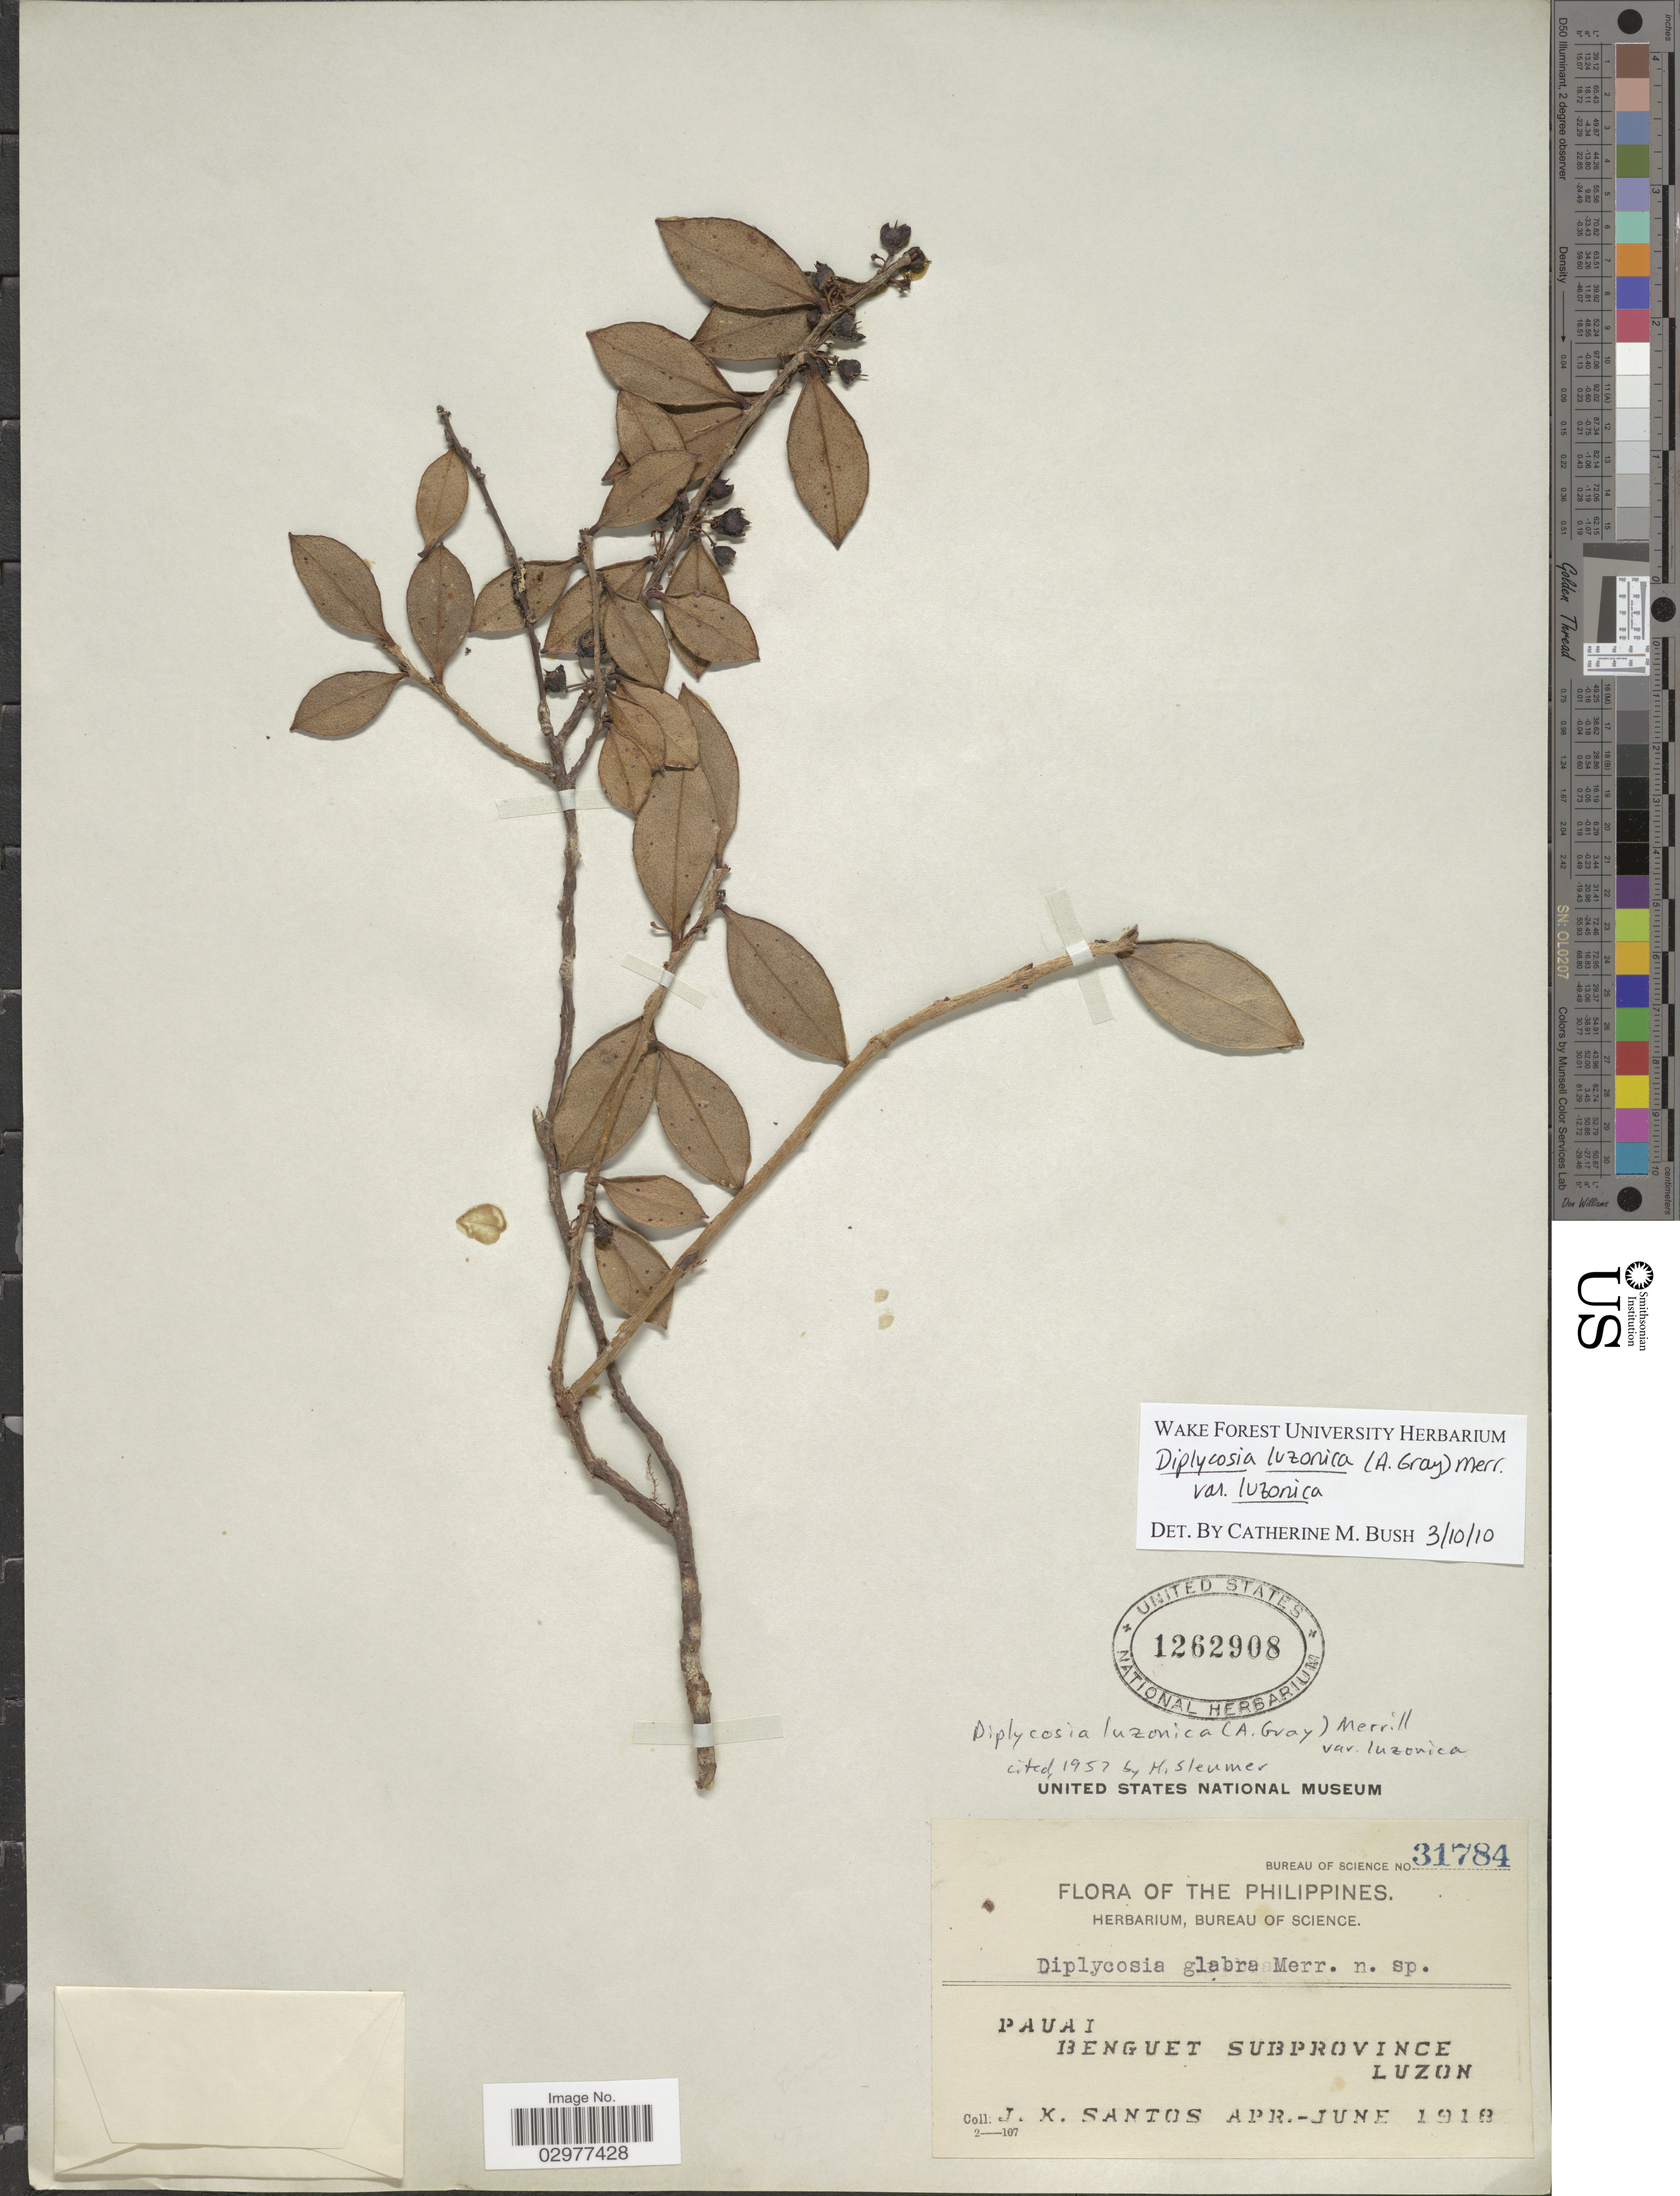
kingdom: Plantae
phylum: Tracheophyta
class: Magnoliopsida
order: Ericales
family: Ericaceae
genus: Diplycosia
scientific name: Diplycosia luzonica var. luzonica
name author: (A. Gray) Merr.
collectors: J. K. Santos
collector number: Bureau of Science 31784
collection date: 1918-04/1918-06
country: Philippines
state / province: Cordillera (Administrative Region)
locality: Pauai. Benguet Subprovince Luzon.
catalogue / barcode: US 1262908